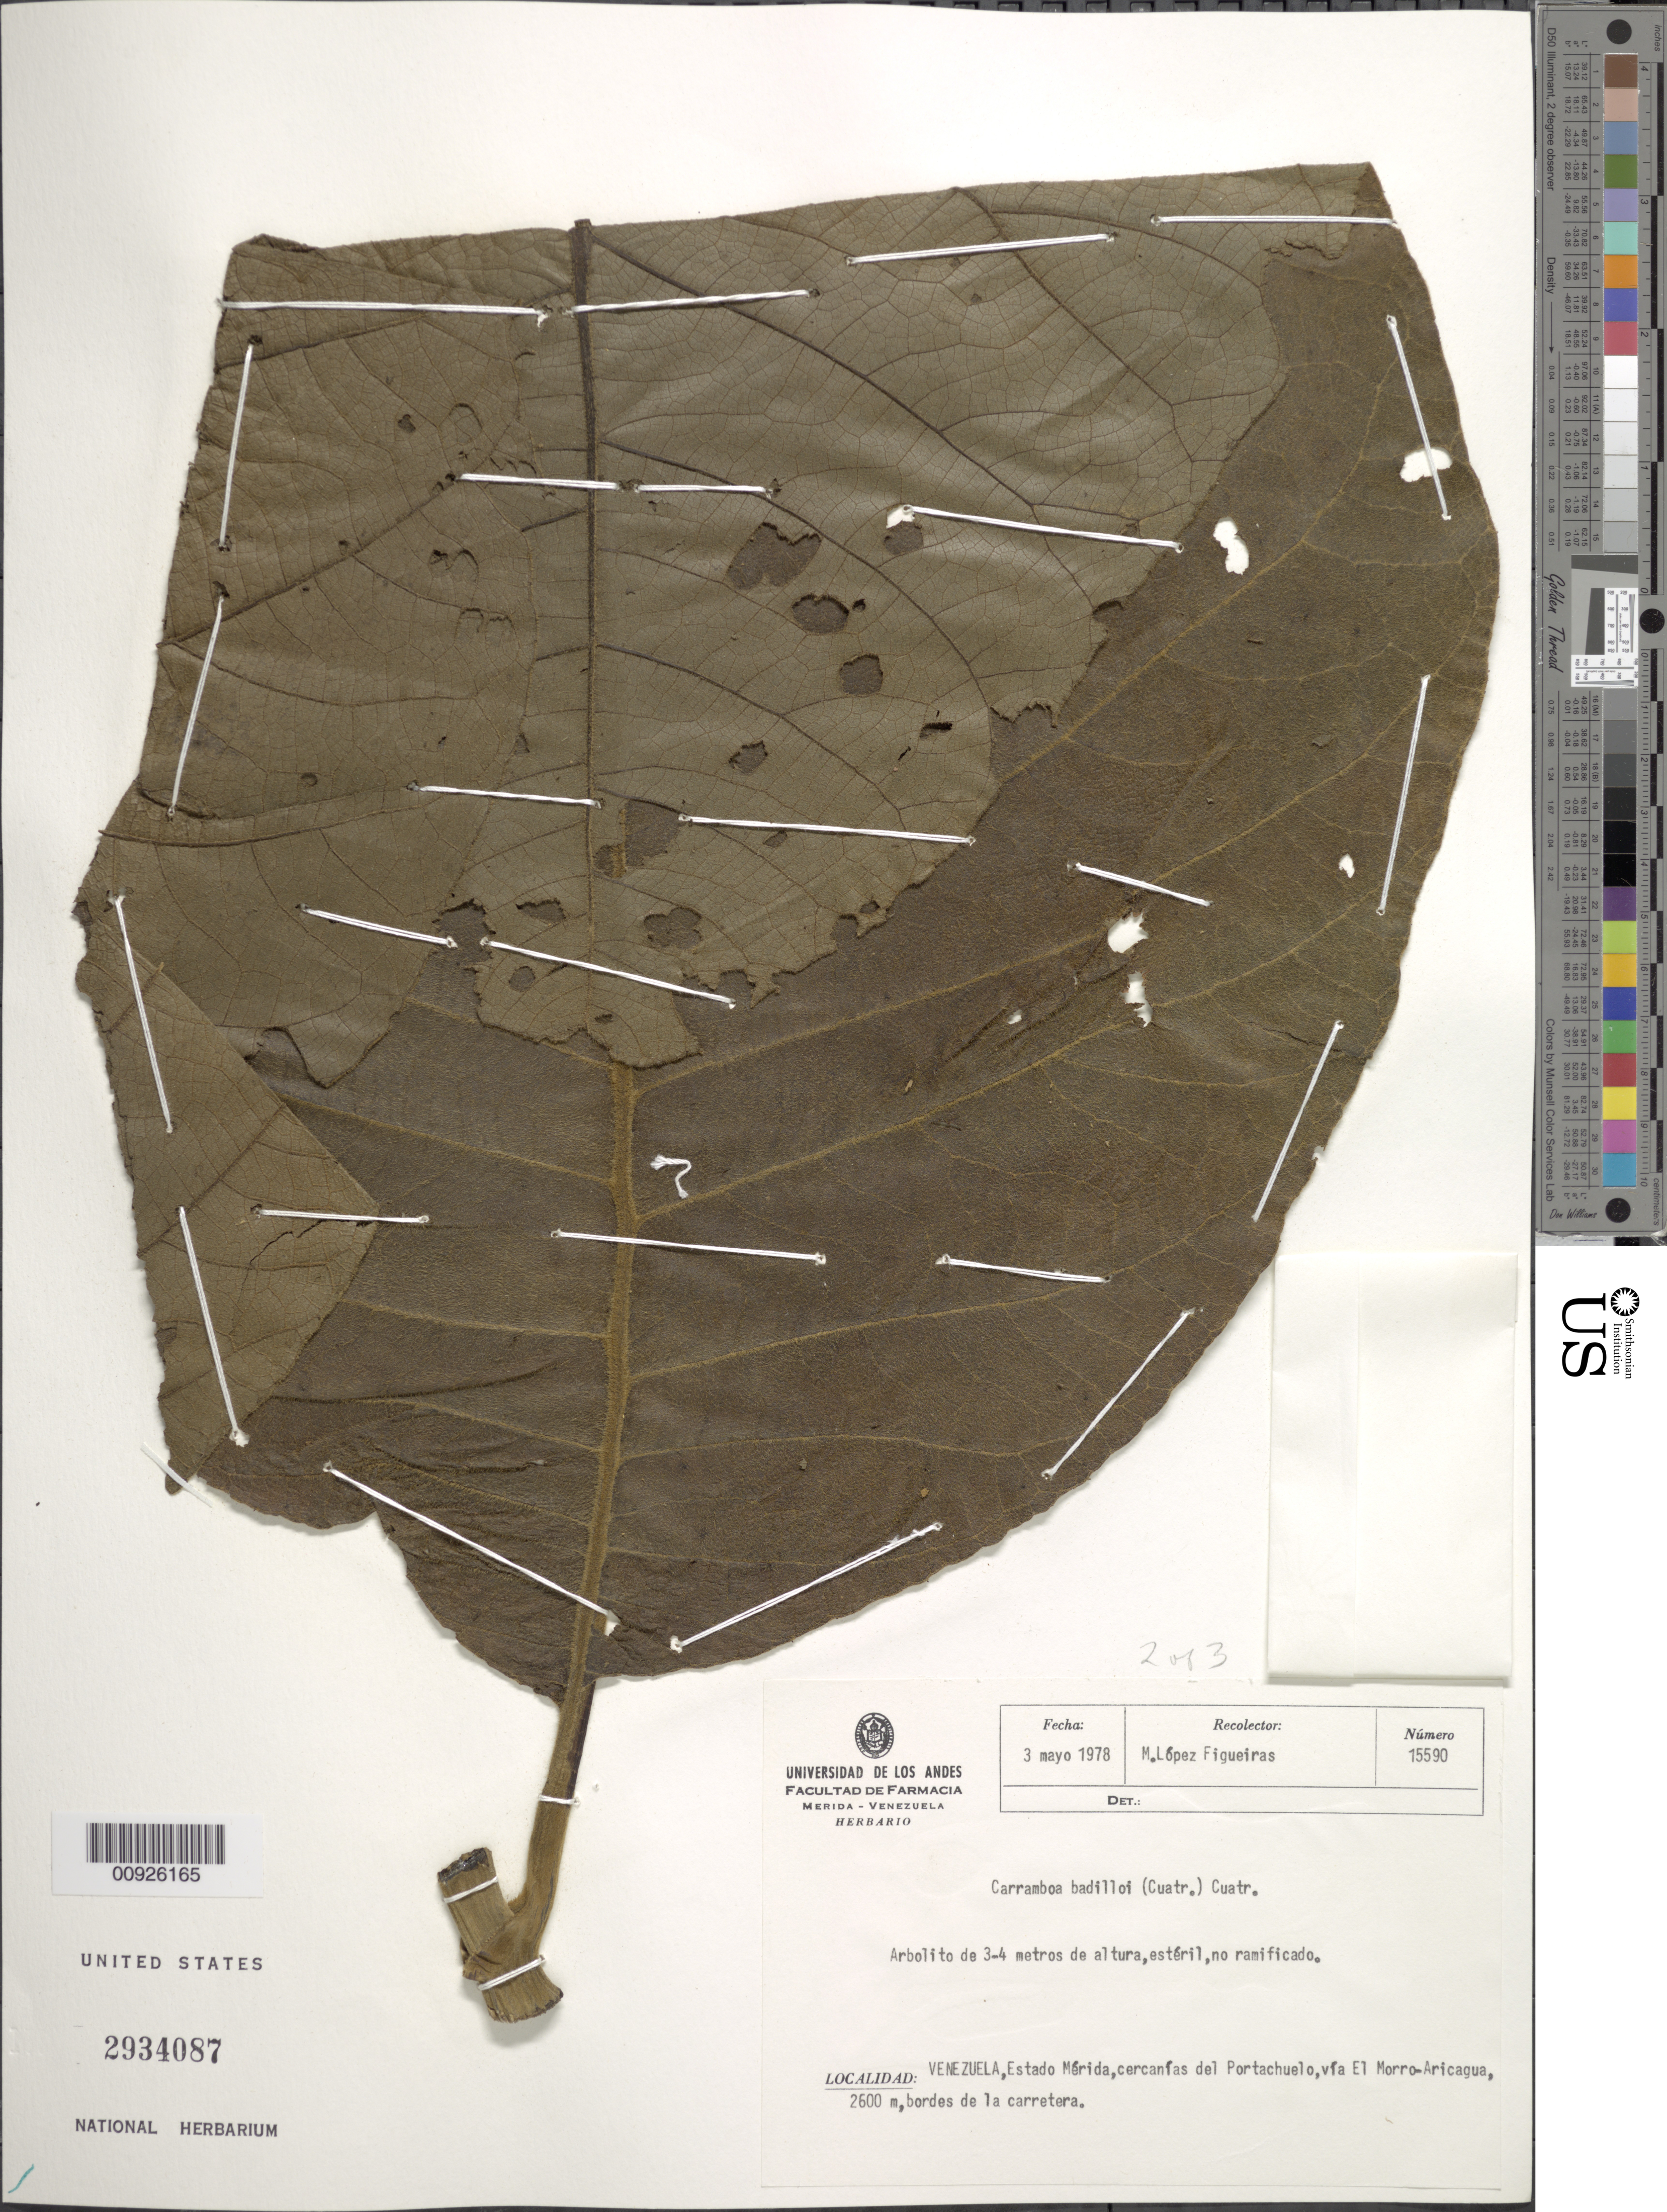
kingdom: Plantae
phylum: Tracheophyta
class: Magnoliopsida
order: Asterales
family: Asteraceae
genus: Carramboa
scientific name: Carramboa badilloi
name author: (Cuatrec.) Cuatrec.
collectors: M. López Figueiras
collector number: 15590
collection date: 1978-05-03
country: Venezuela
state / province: Mérida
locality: Cercanias del Portachuelo, via El Morro-Aricagua, bordes de la carretera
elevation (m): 2600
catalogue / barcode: US 2934087